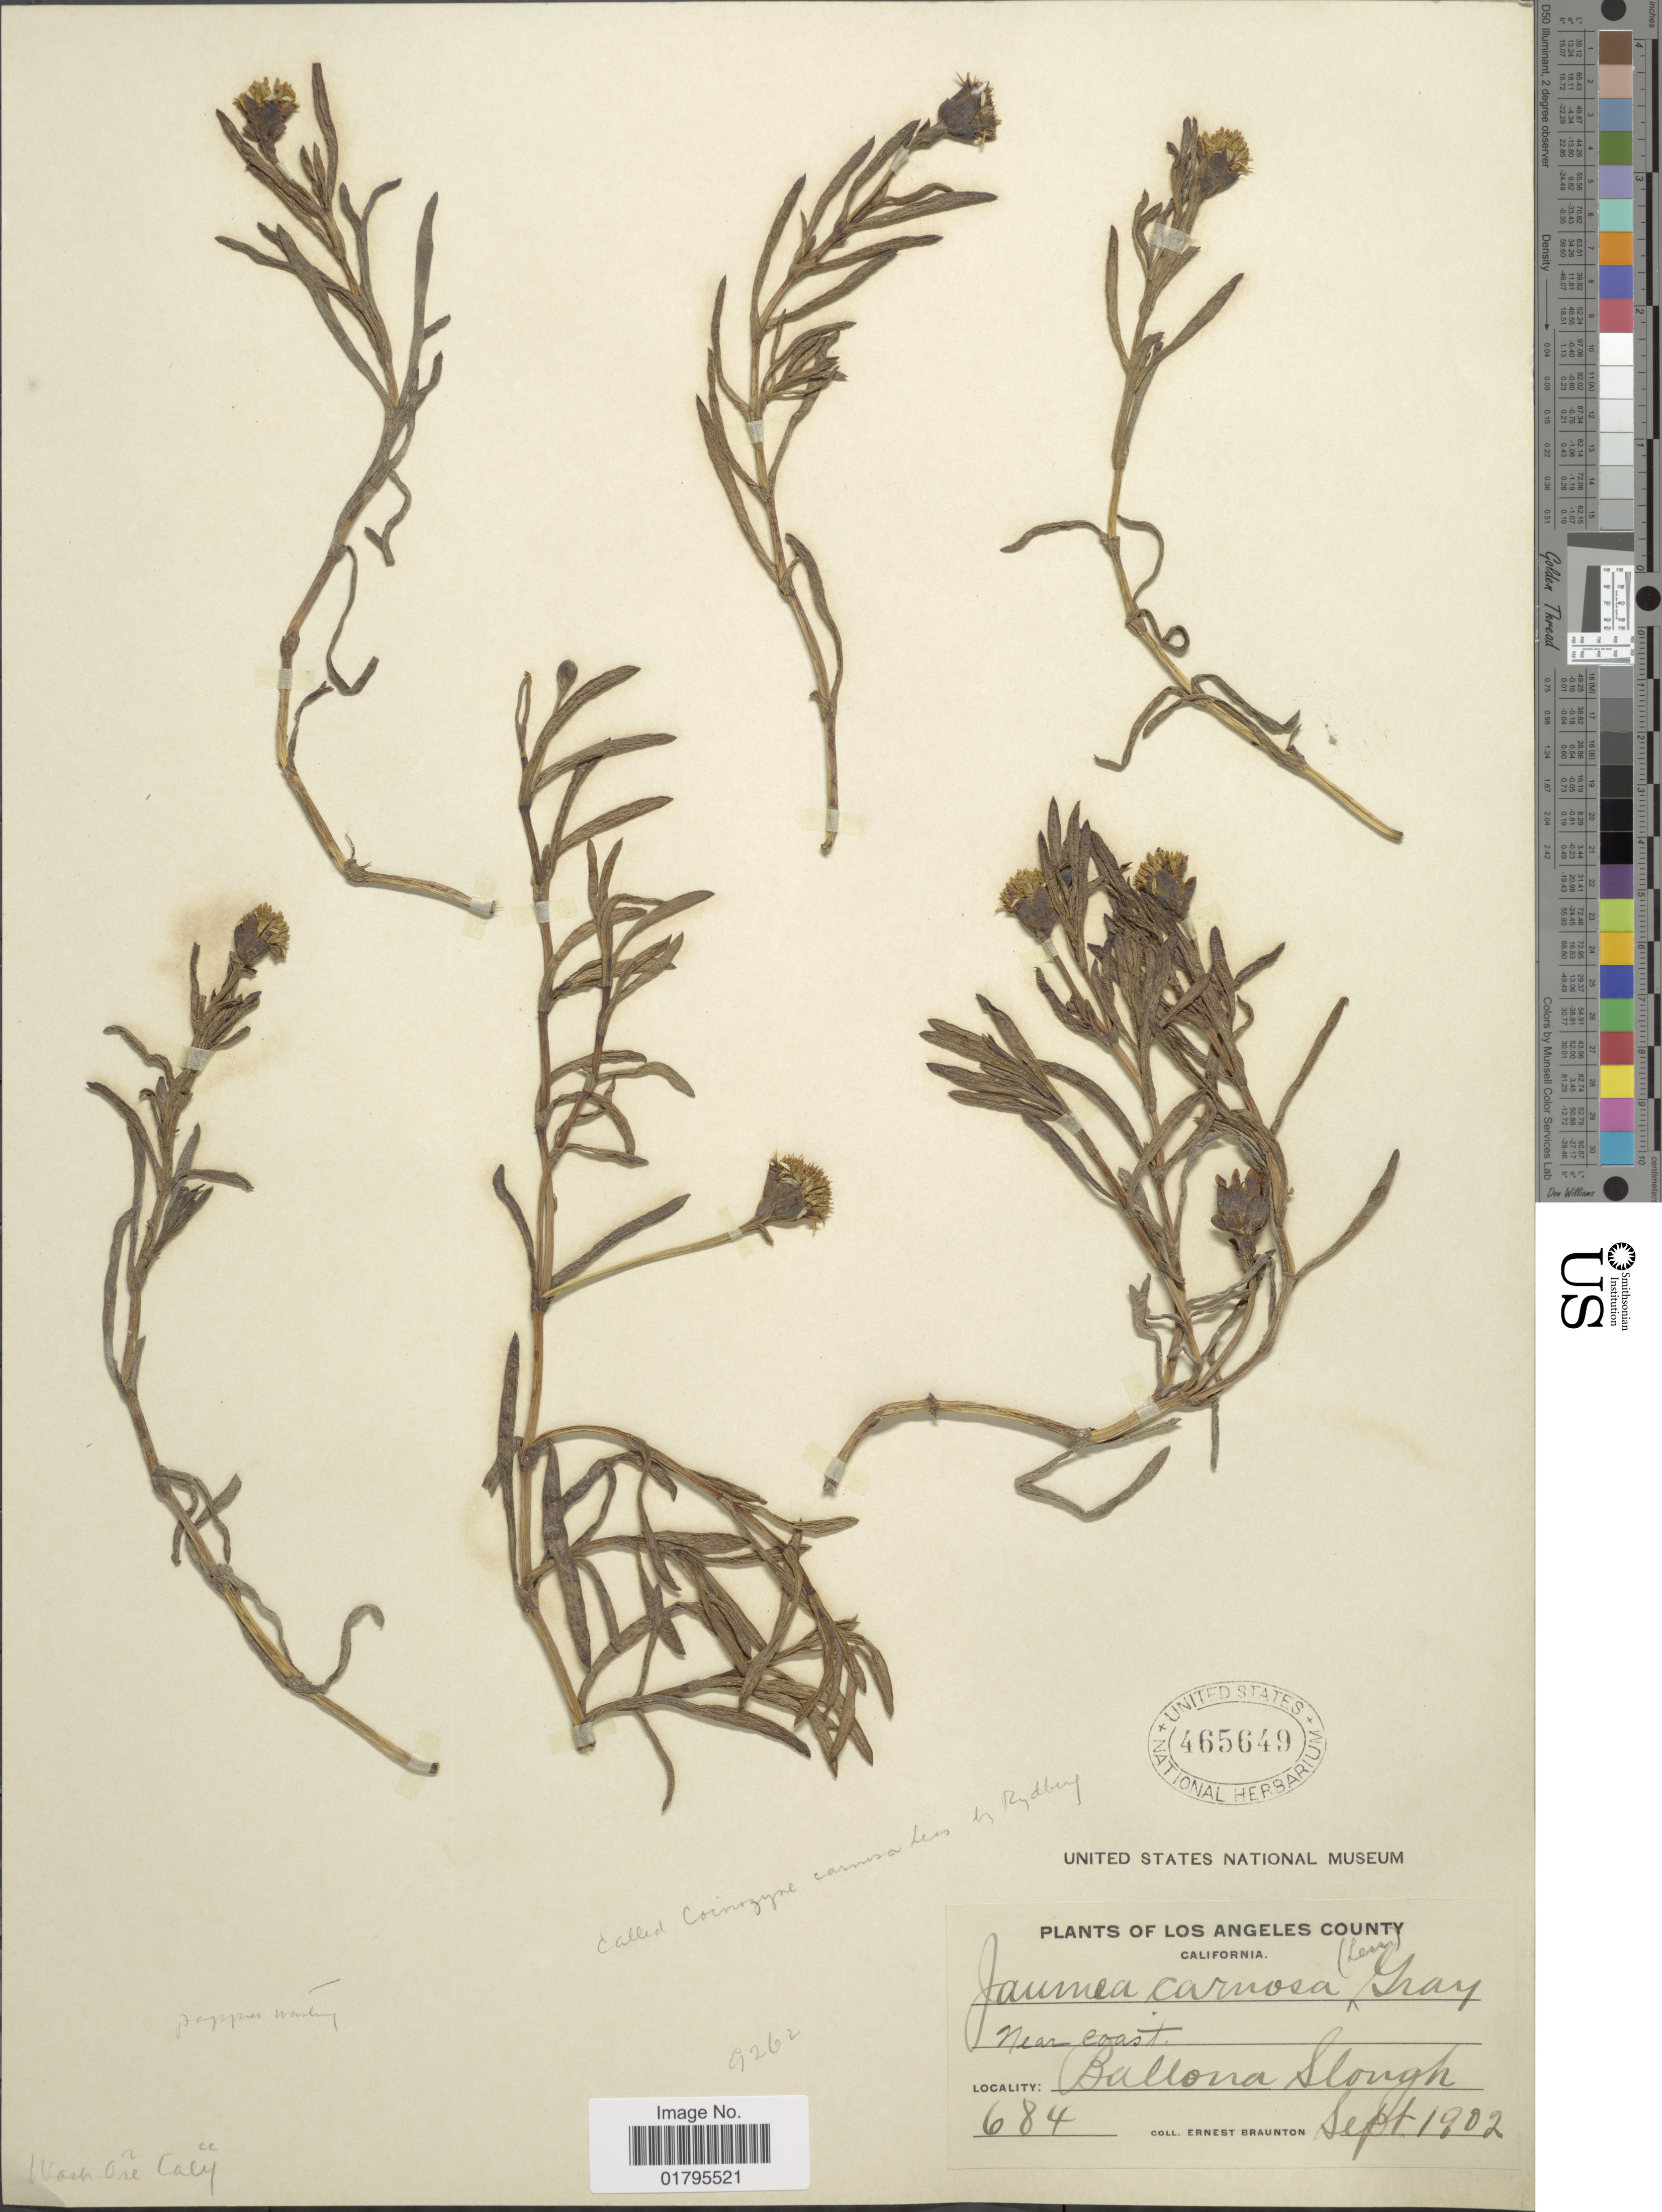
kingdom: Plantae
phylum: Tracheophyta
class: Magnoliopsida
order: Asterales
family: Asteraceae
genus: Jaumea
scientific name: Jaumea carnosa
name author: (Less.) A. Gray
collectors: E. Braunton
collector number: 684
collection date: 1902-09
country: United States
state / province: California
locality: Near coast, Ballona Slough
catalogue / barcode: US 465649